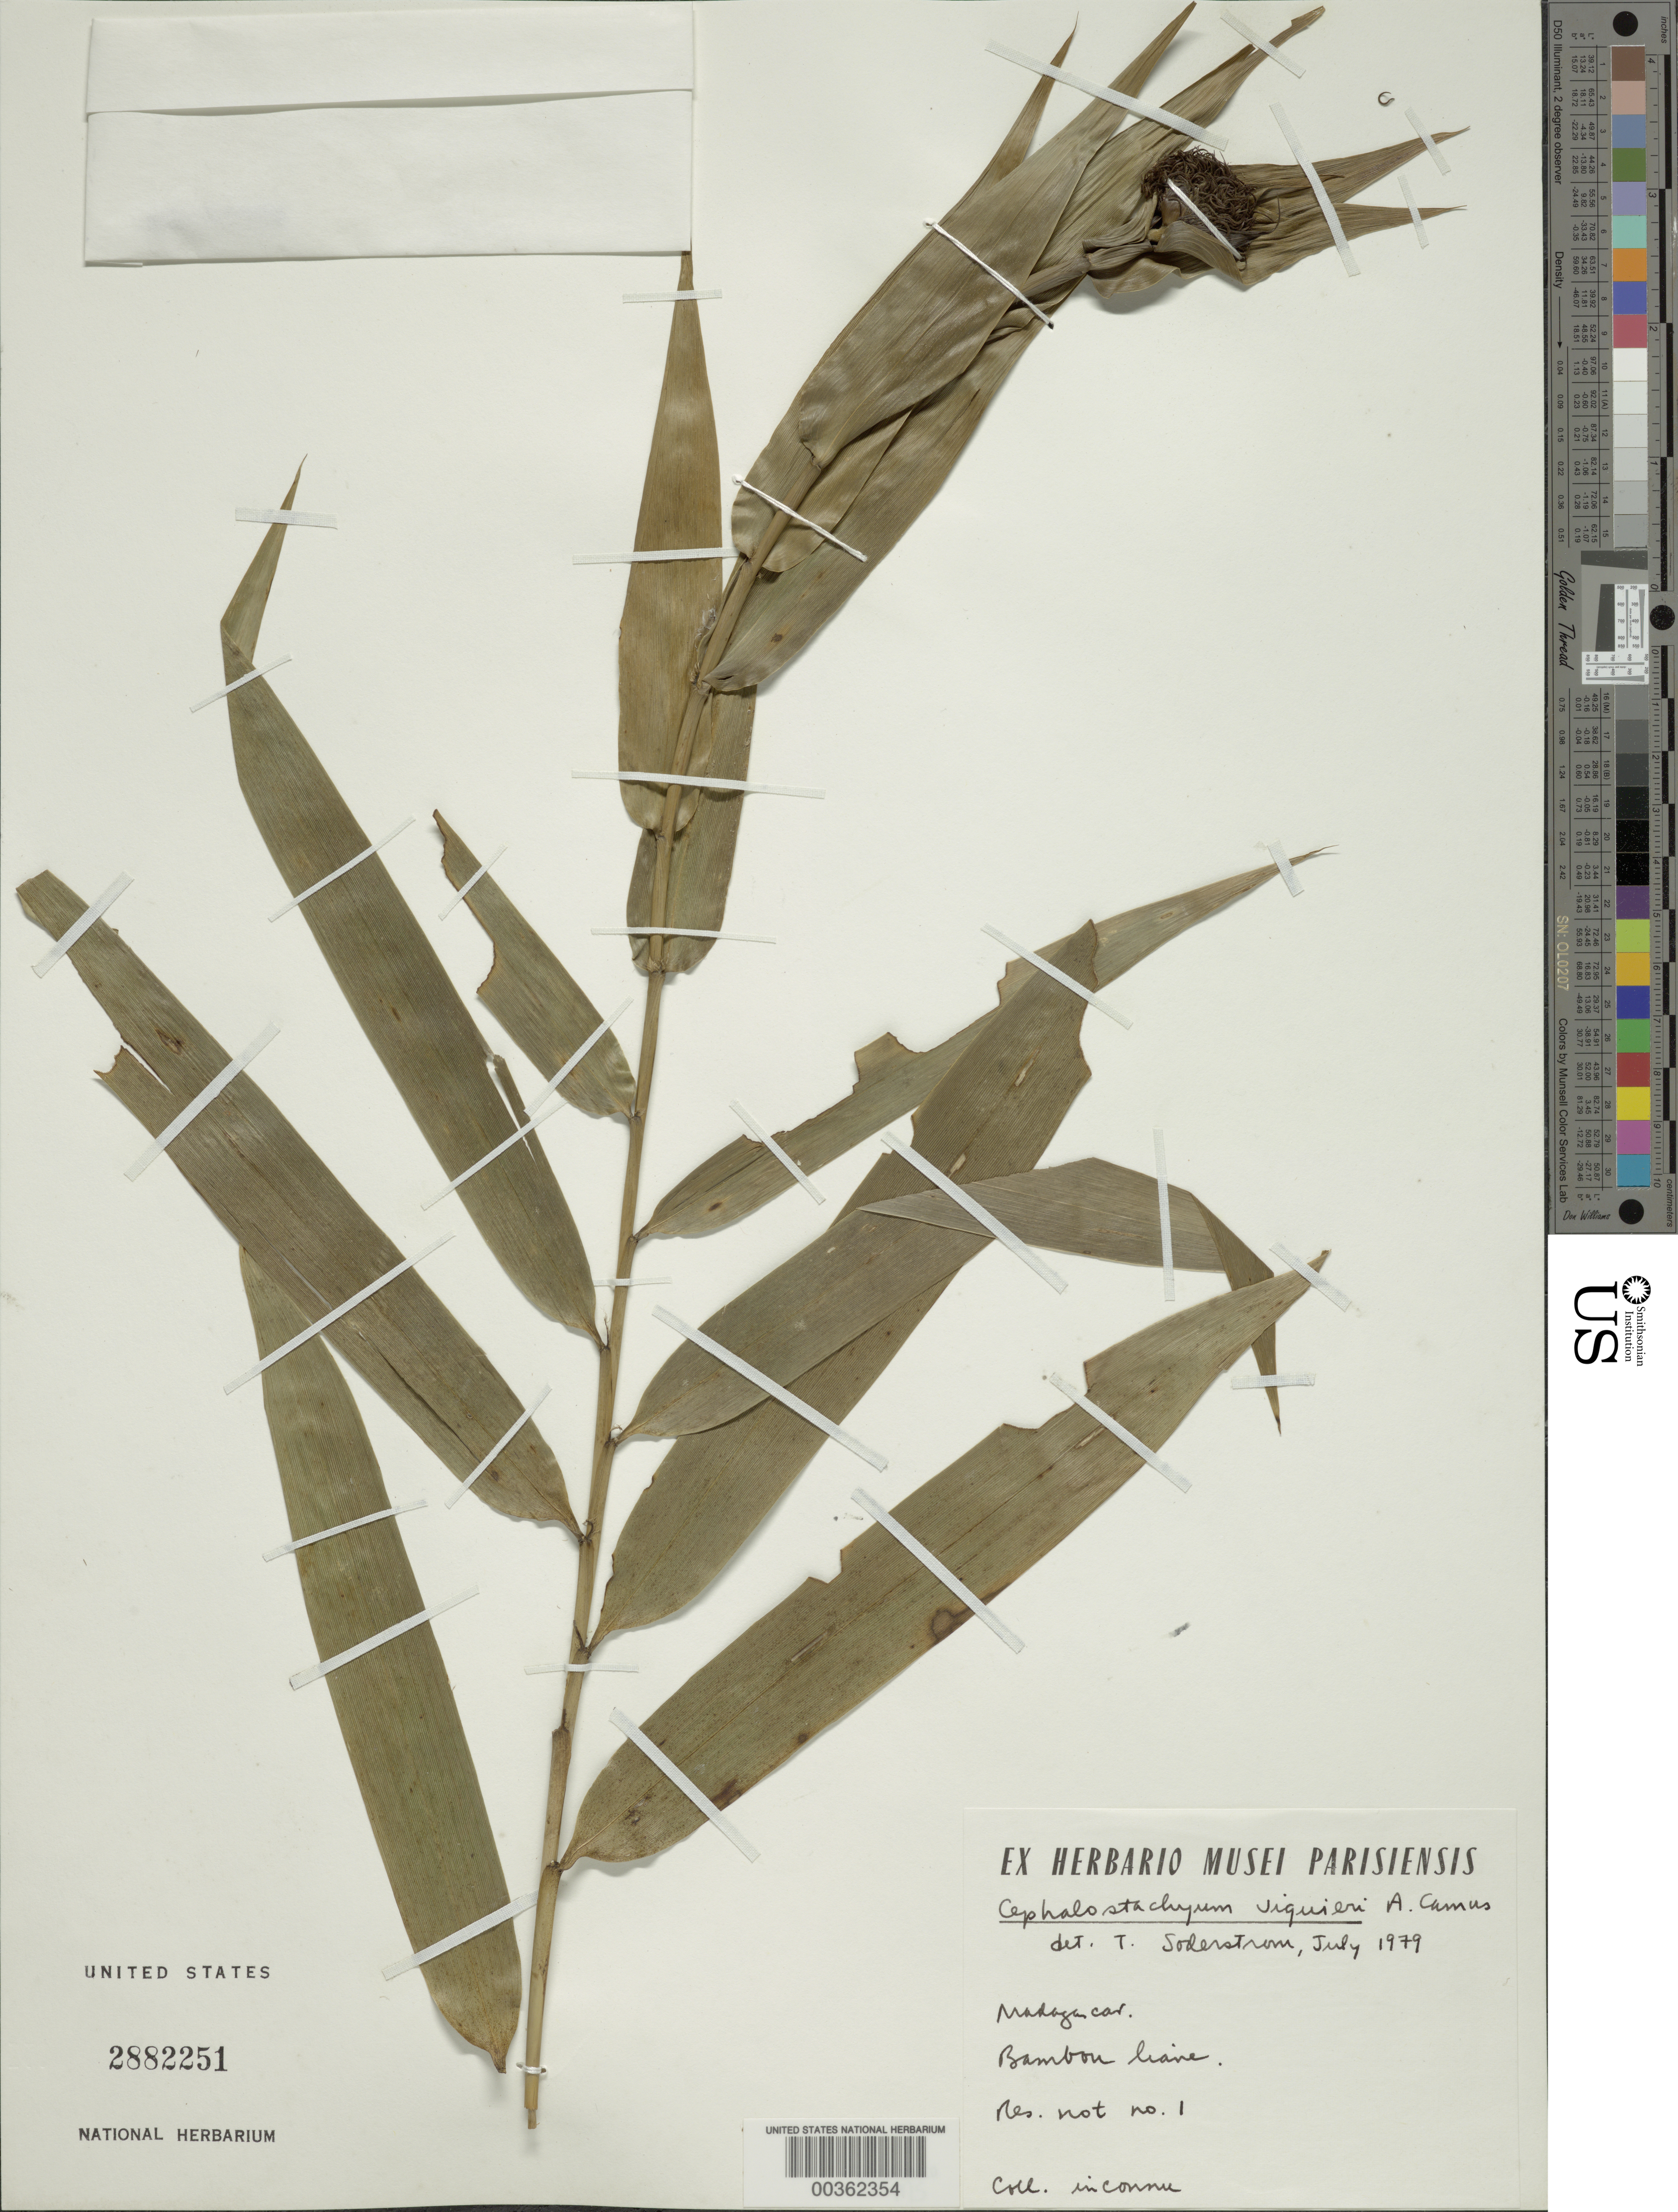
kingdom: Plantae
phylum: Tracheophyta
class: Liliopsida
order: Poales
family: Poaceae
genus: Cephalostachyum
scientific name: Cephalostachyum viguieri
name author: A. Camus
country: Madagascar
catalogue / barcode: US 2882251